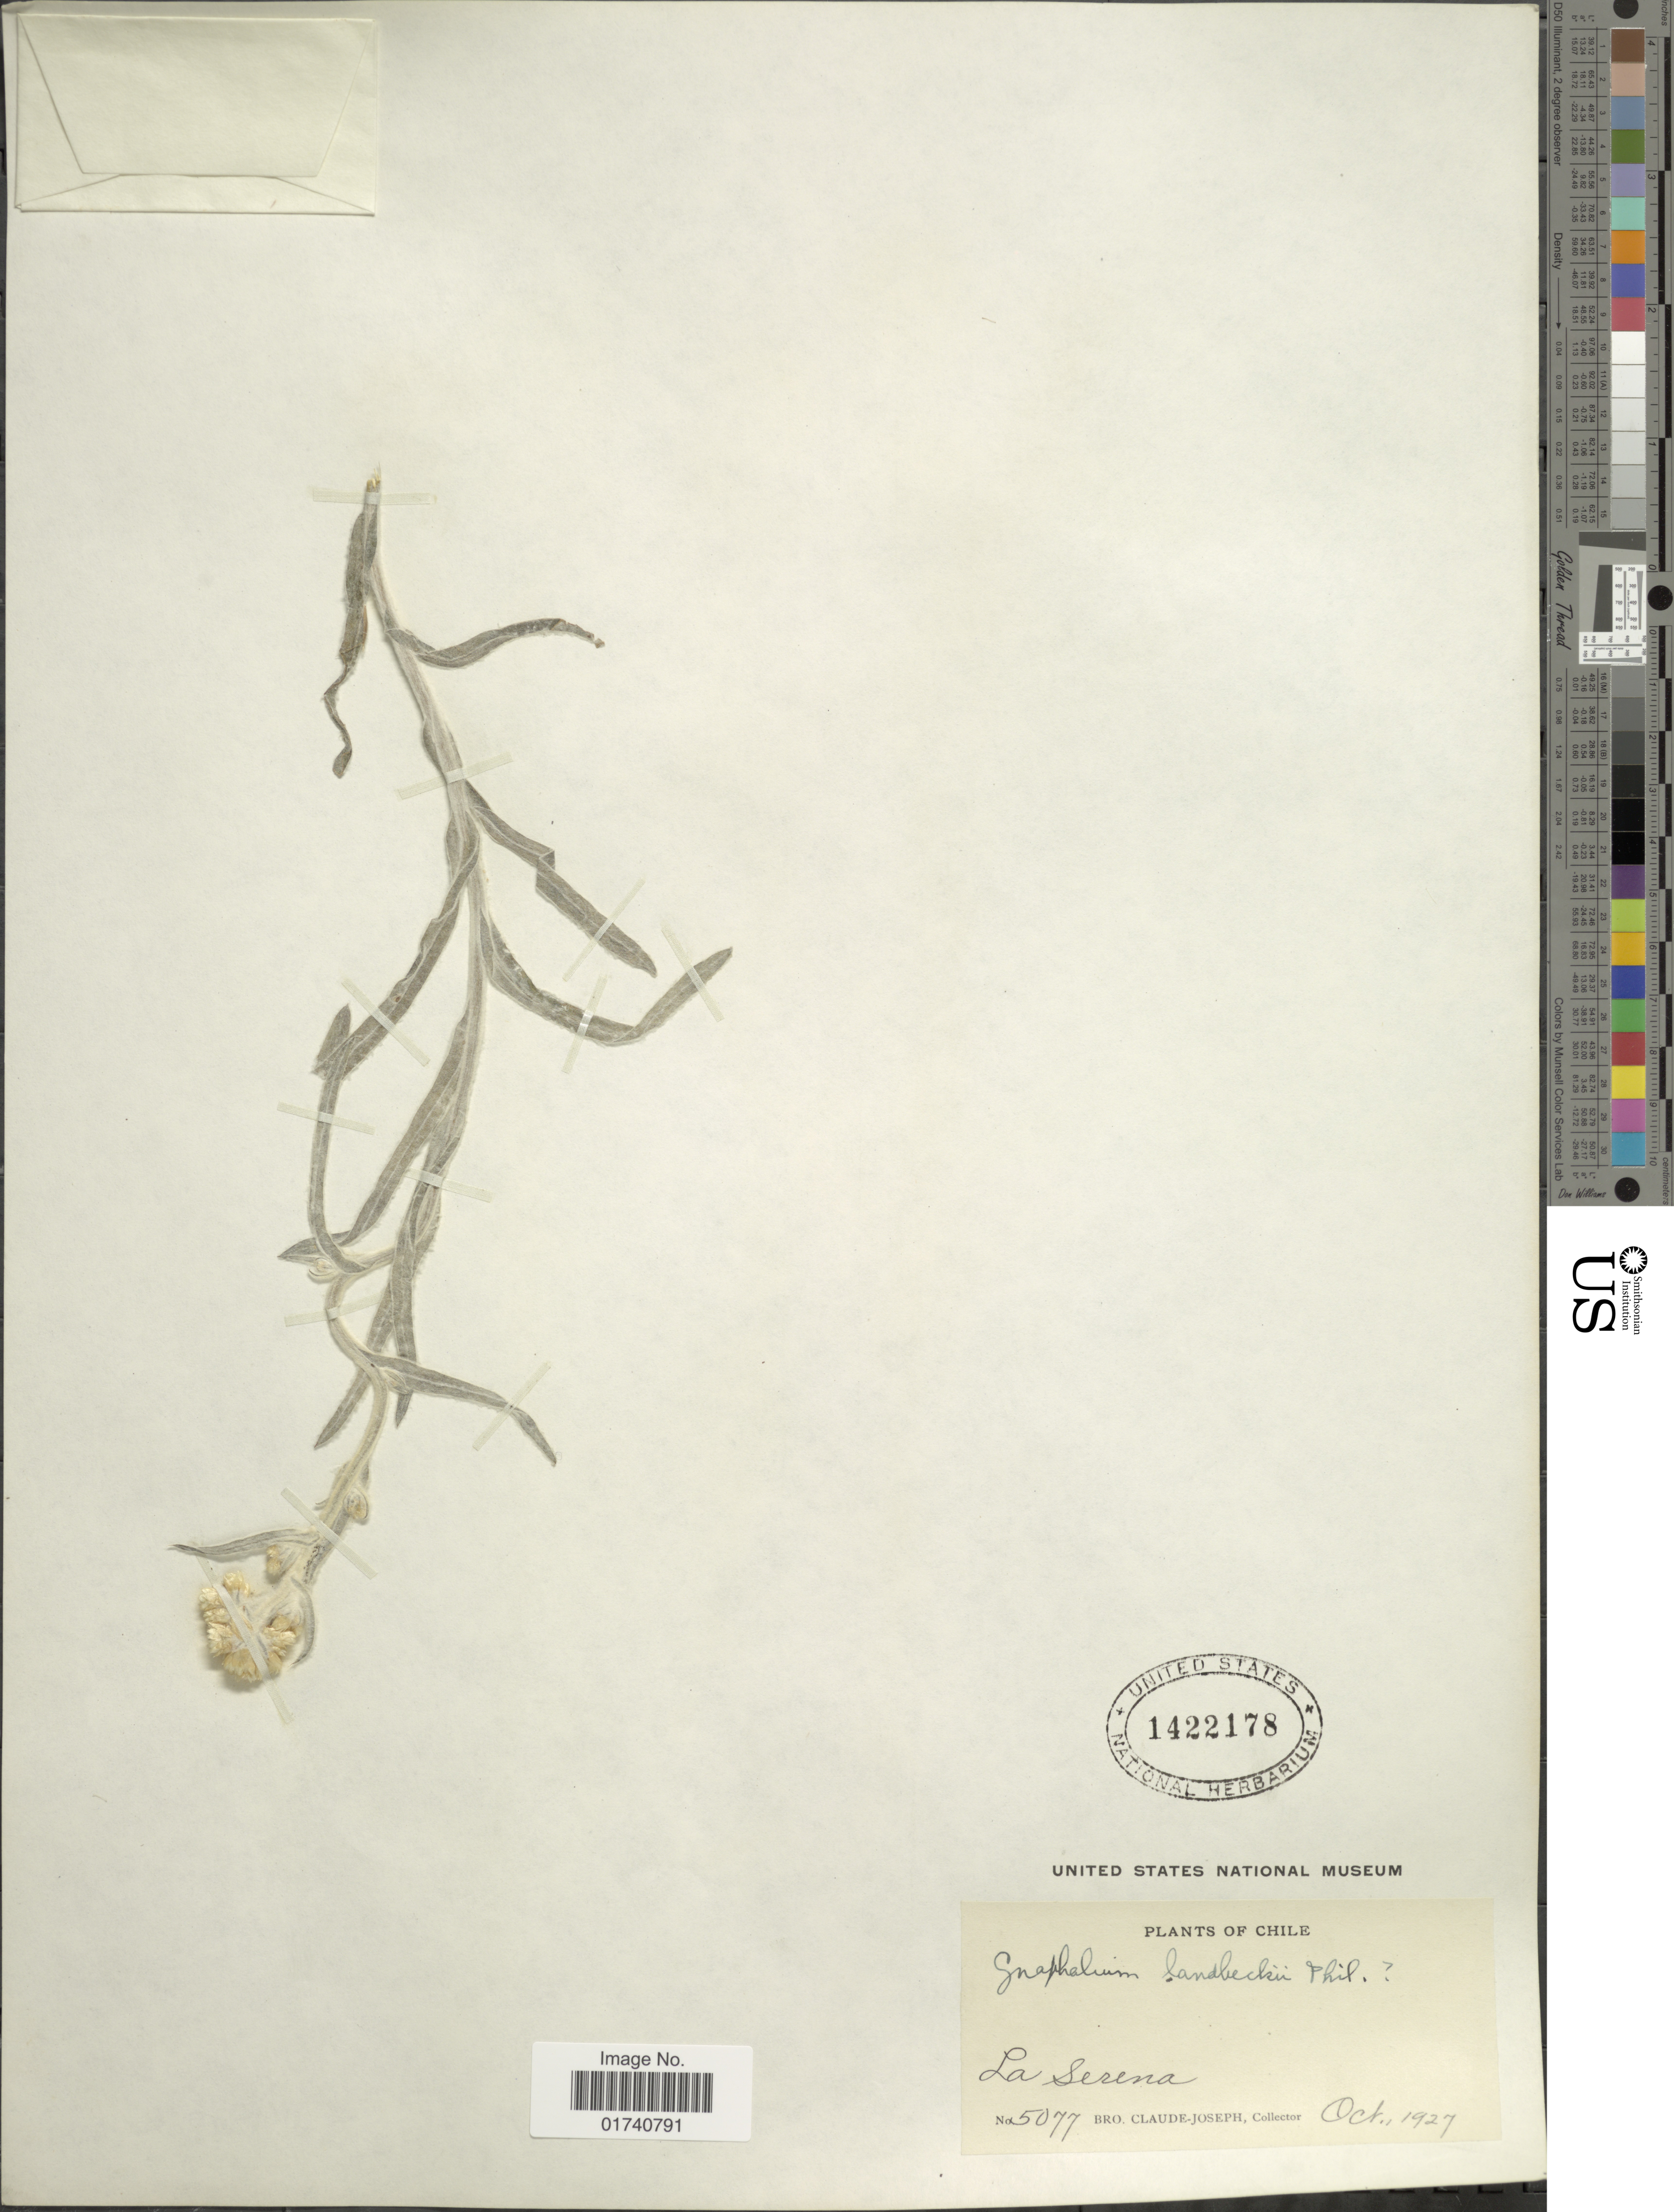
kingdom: Plantae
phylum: Tracheophyta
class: Magnoliopsida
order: Asterales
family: Asteraceae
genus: Pseudognaphalium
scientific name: Pseudognaphalium landbeckii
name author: (Phil.) Anderb.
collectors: Bro. Claude-Joseph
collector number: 5077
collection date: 1927-10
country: Chile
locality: La serena.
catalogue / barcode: US 1422178